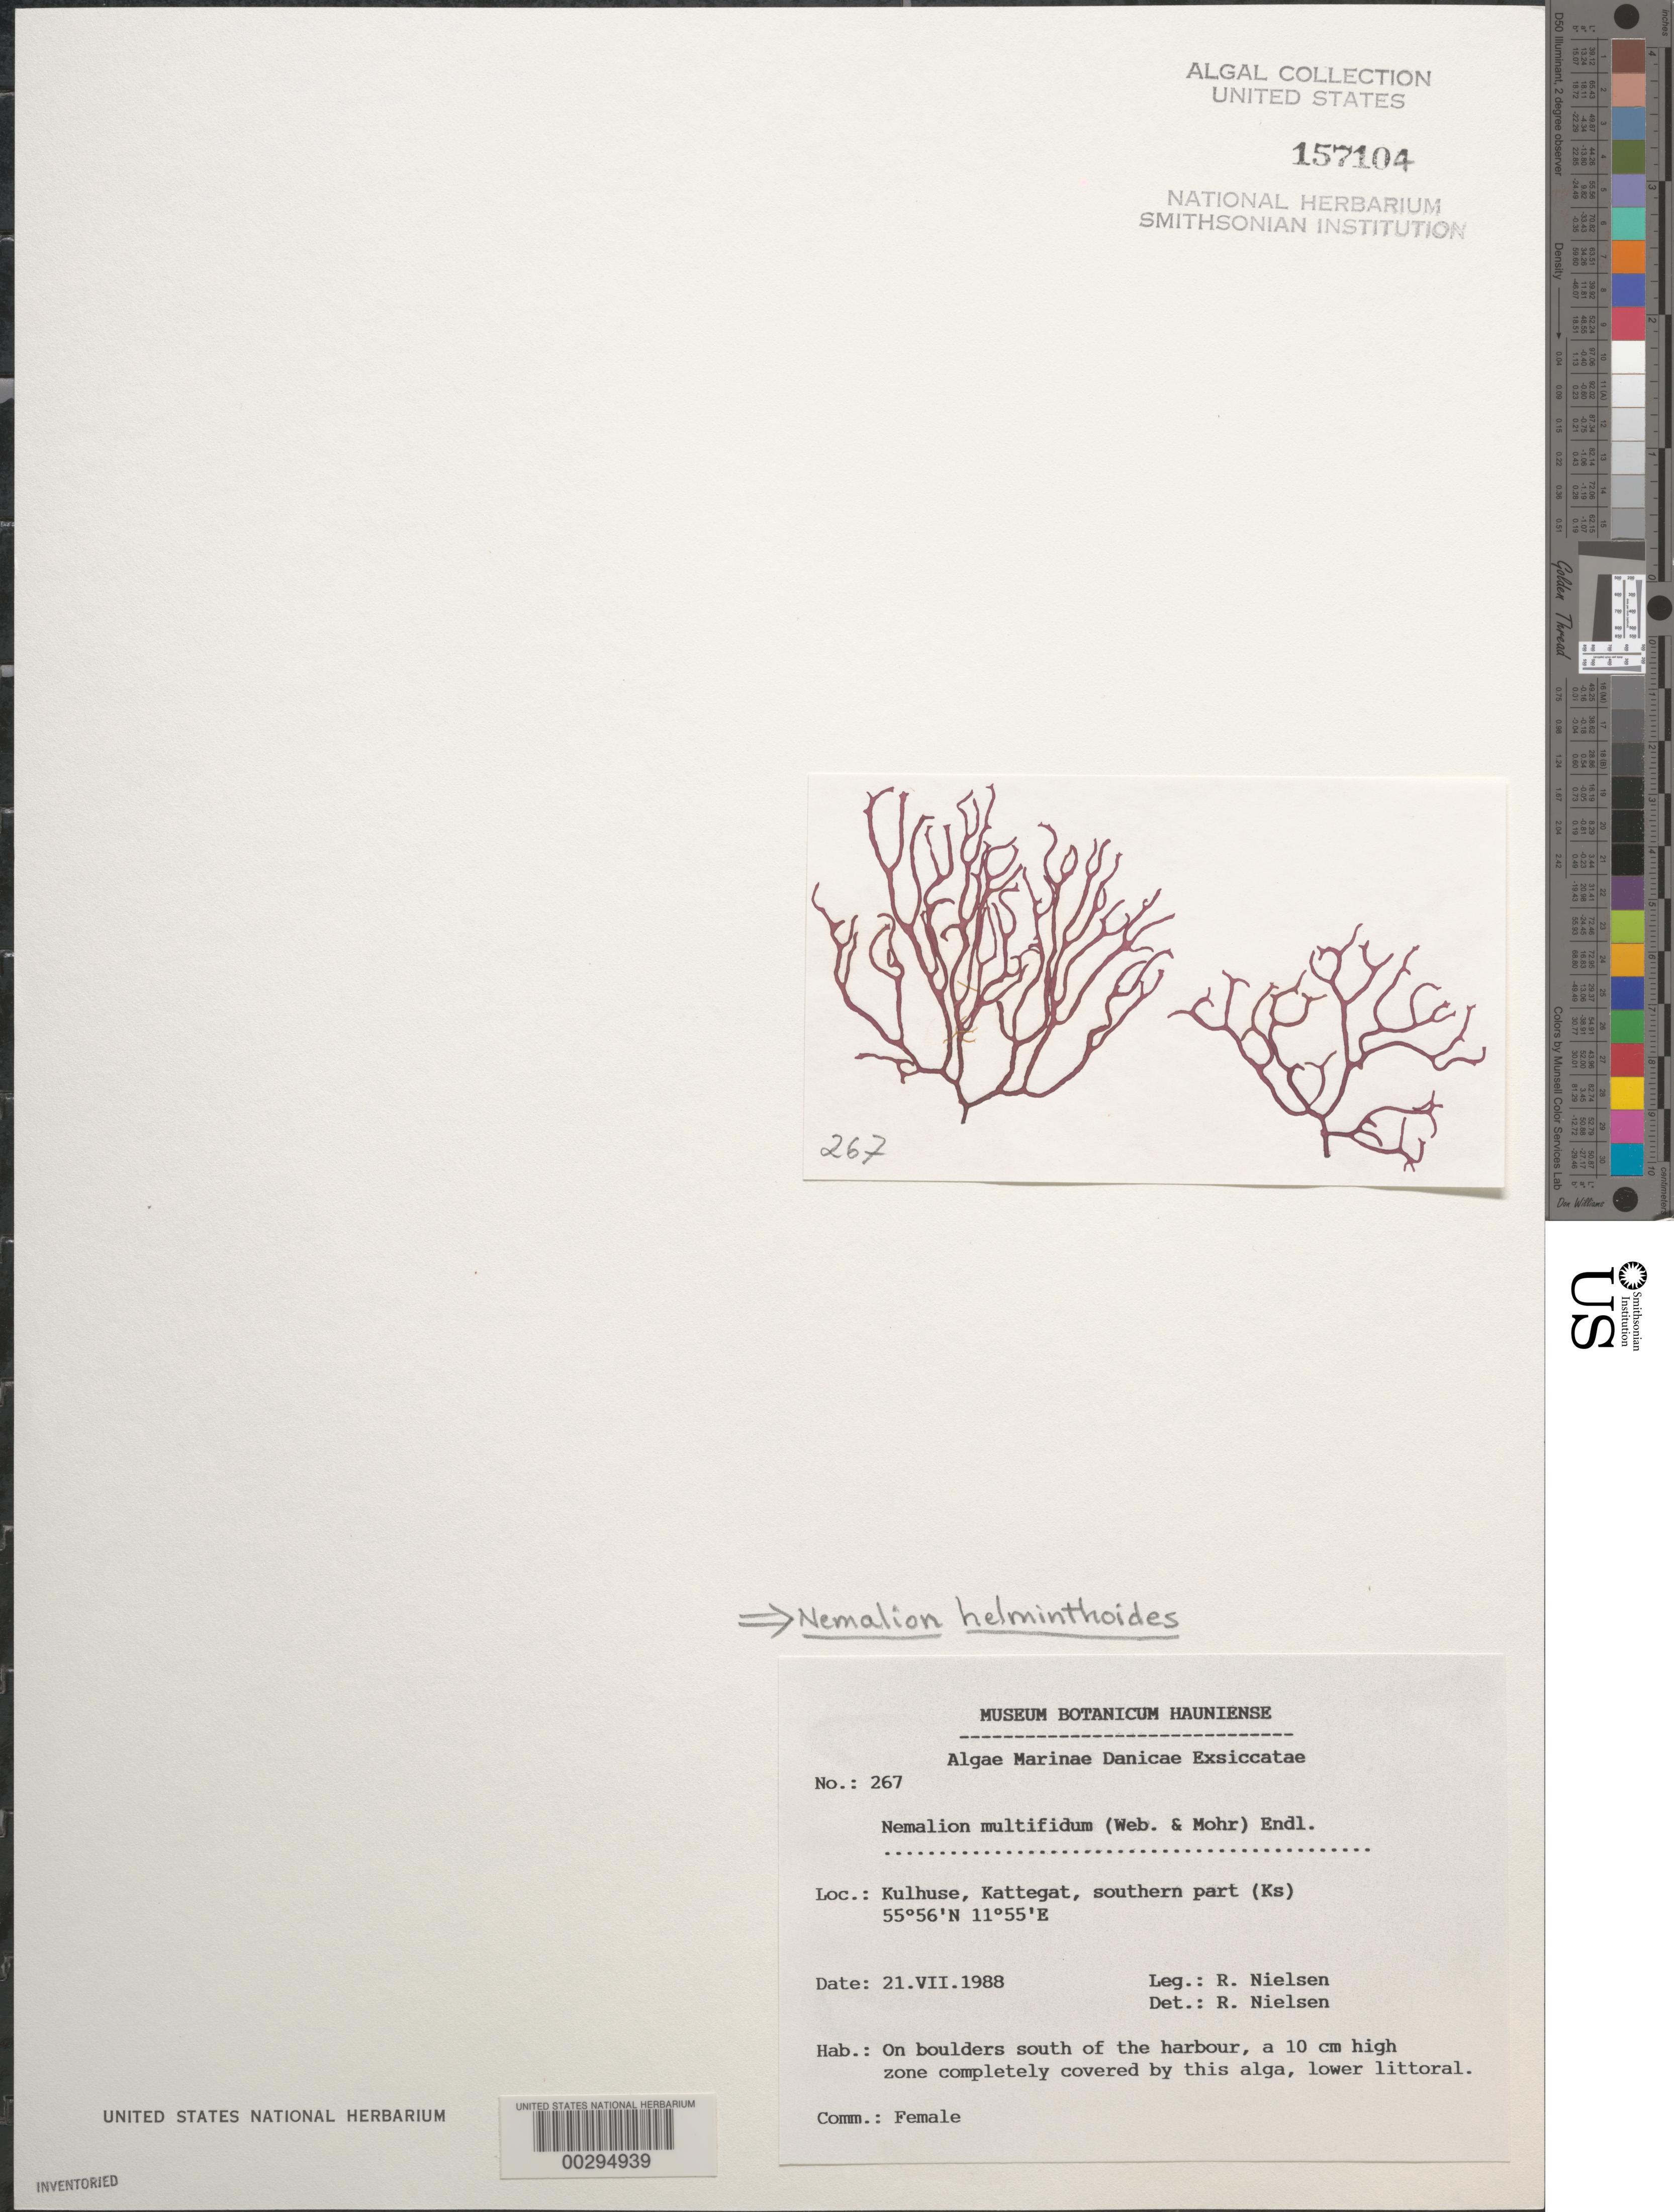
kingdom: Plantae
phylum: Rhodophyta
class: Florideophyceae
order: Nemaliales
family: Nemaliaceae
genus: Nemalion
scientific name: Nemalion multifidum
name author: (Lyngb.) Chauvin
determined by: Algae name updating Project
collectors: R. Nielsen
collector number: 267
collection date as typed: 21 Jul 1988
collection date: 1988-07-21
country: Denmark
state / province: Hovedstaden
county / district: Frederikssund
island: Sjaelland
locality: Kulhuse, on boulders south of the harbour, Kattegat, southern part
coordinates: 55 56'N, 11 55'E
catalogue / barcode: US 157104